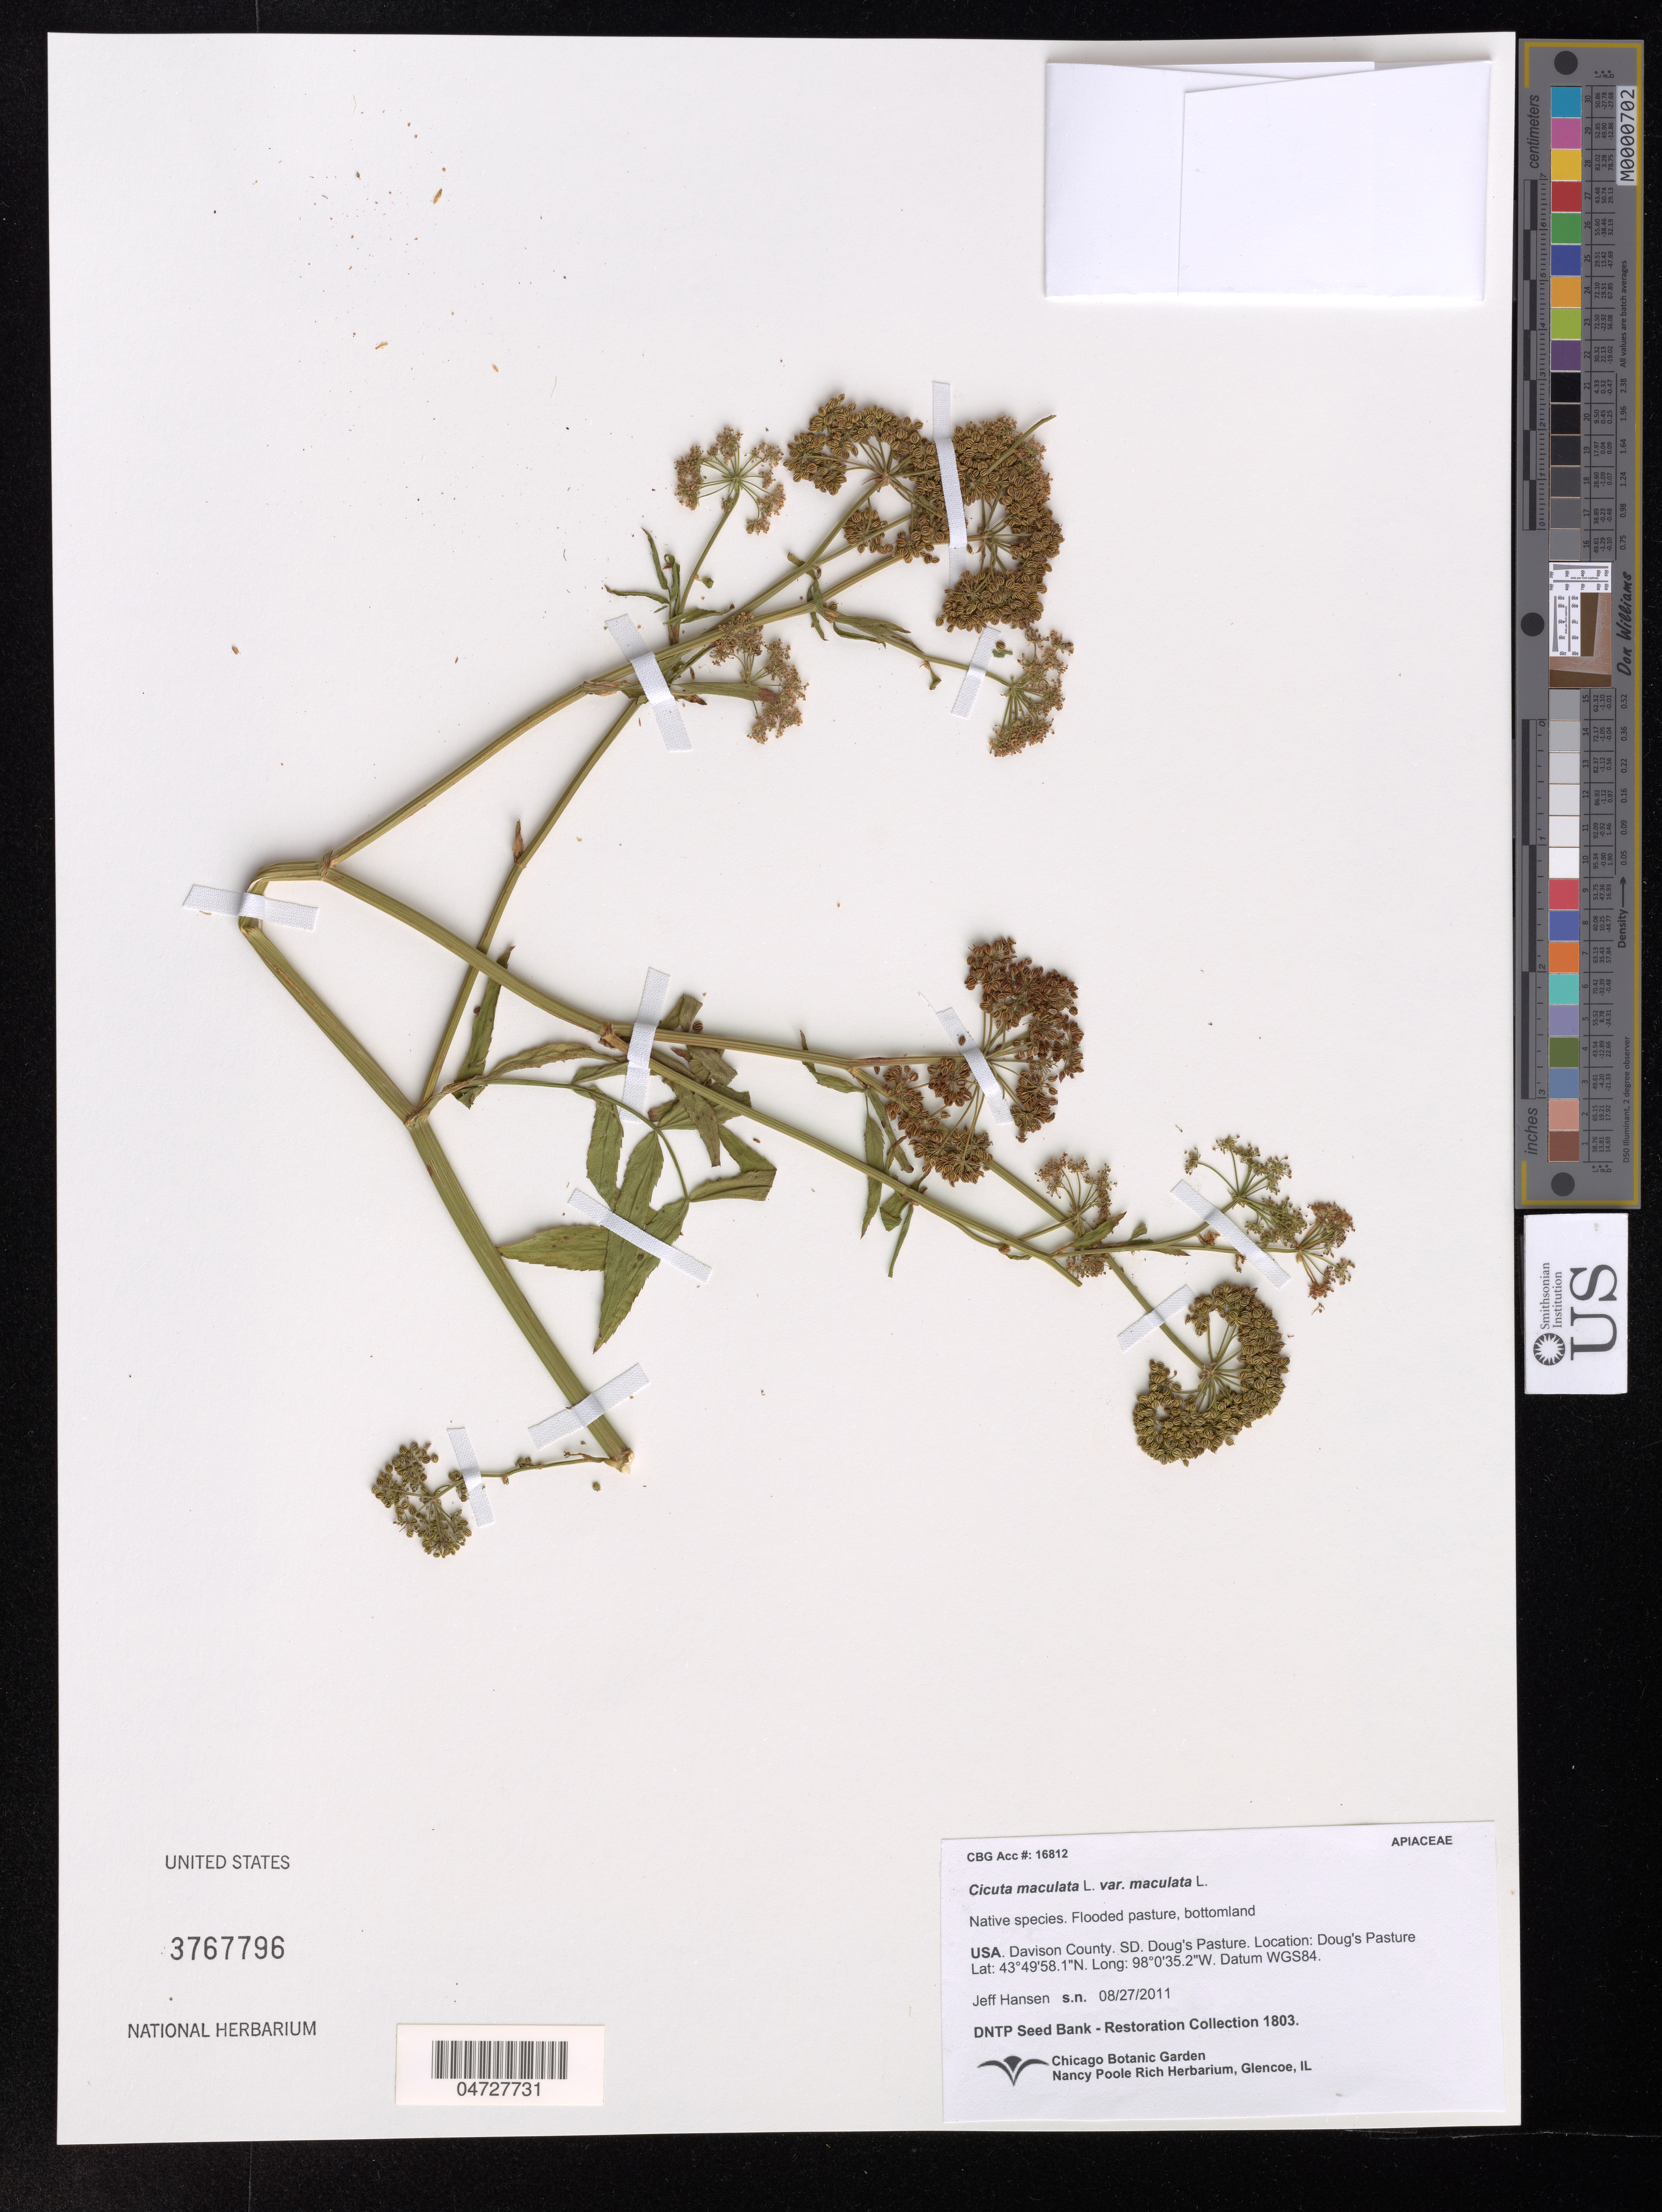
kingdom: Plantae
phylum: Tracheophyta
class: Magnoliopsida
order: Apiales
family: Apiaceae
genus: Cicuta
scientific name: Cicuta maculata var. maculata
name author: L.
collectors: J. Hansen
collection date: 2011-08-27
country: United States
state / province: South Dakota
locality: Davison County. Doug's Pasture.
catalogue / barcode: US 3767796